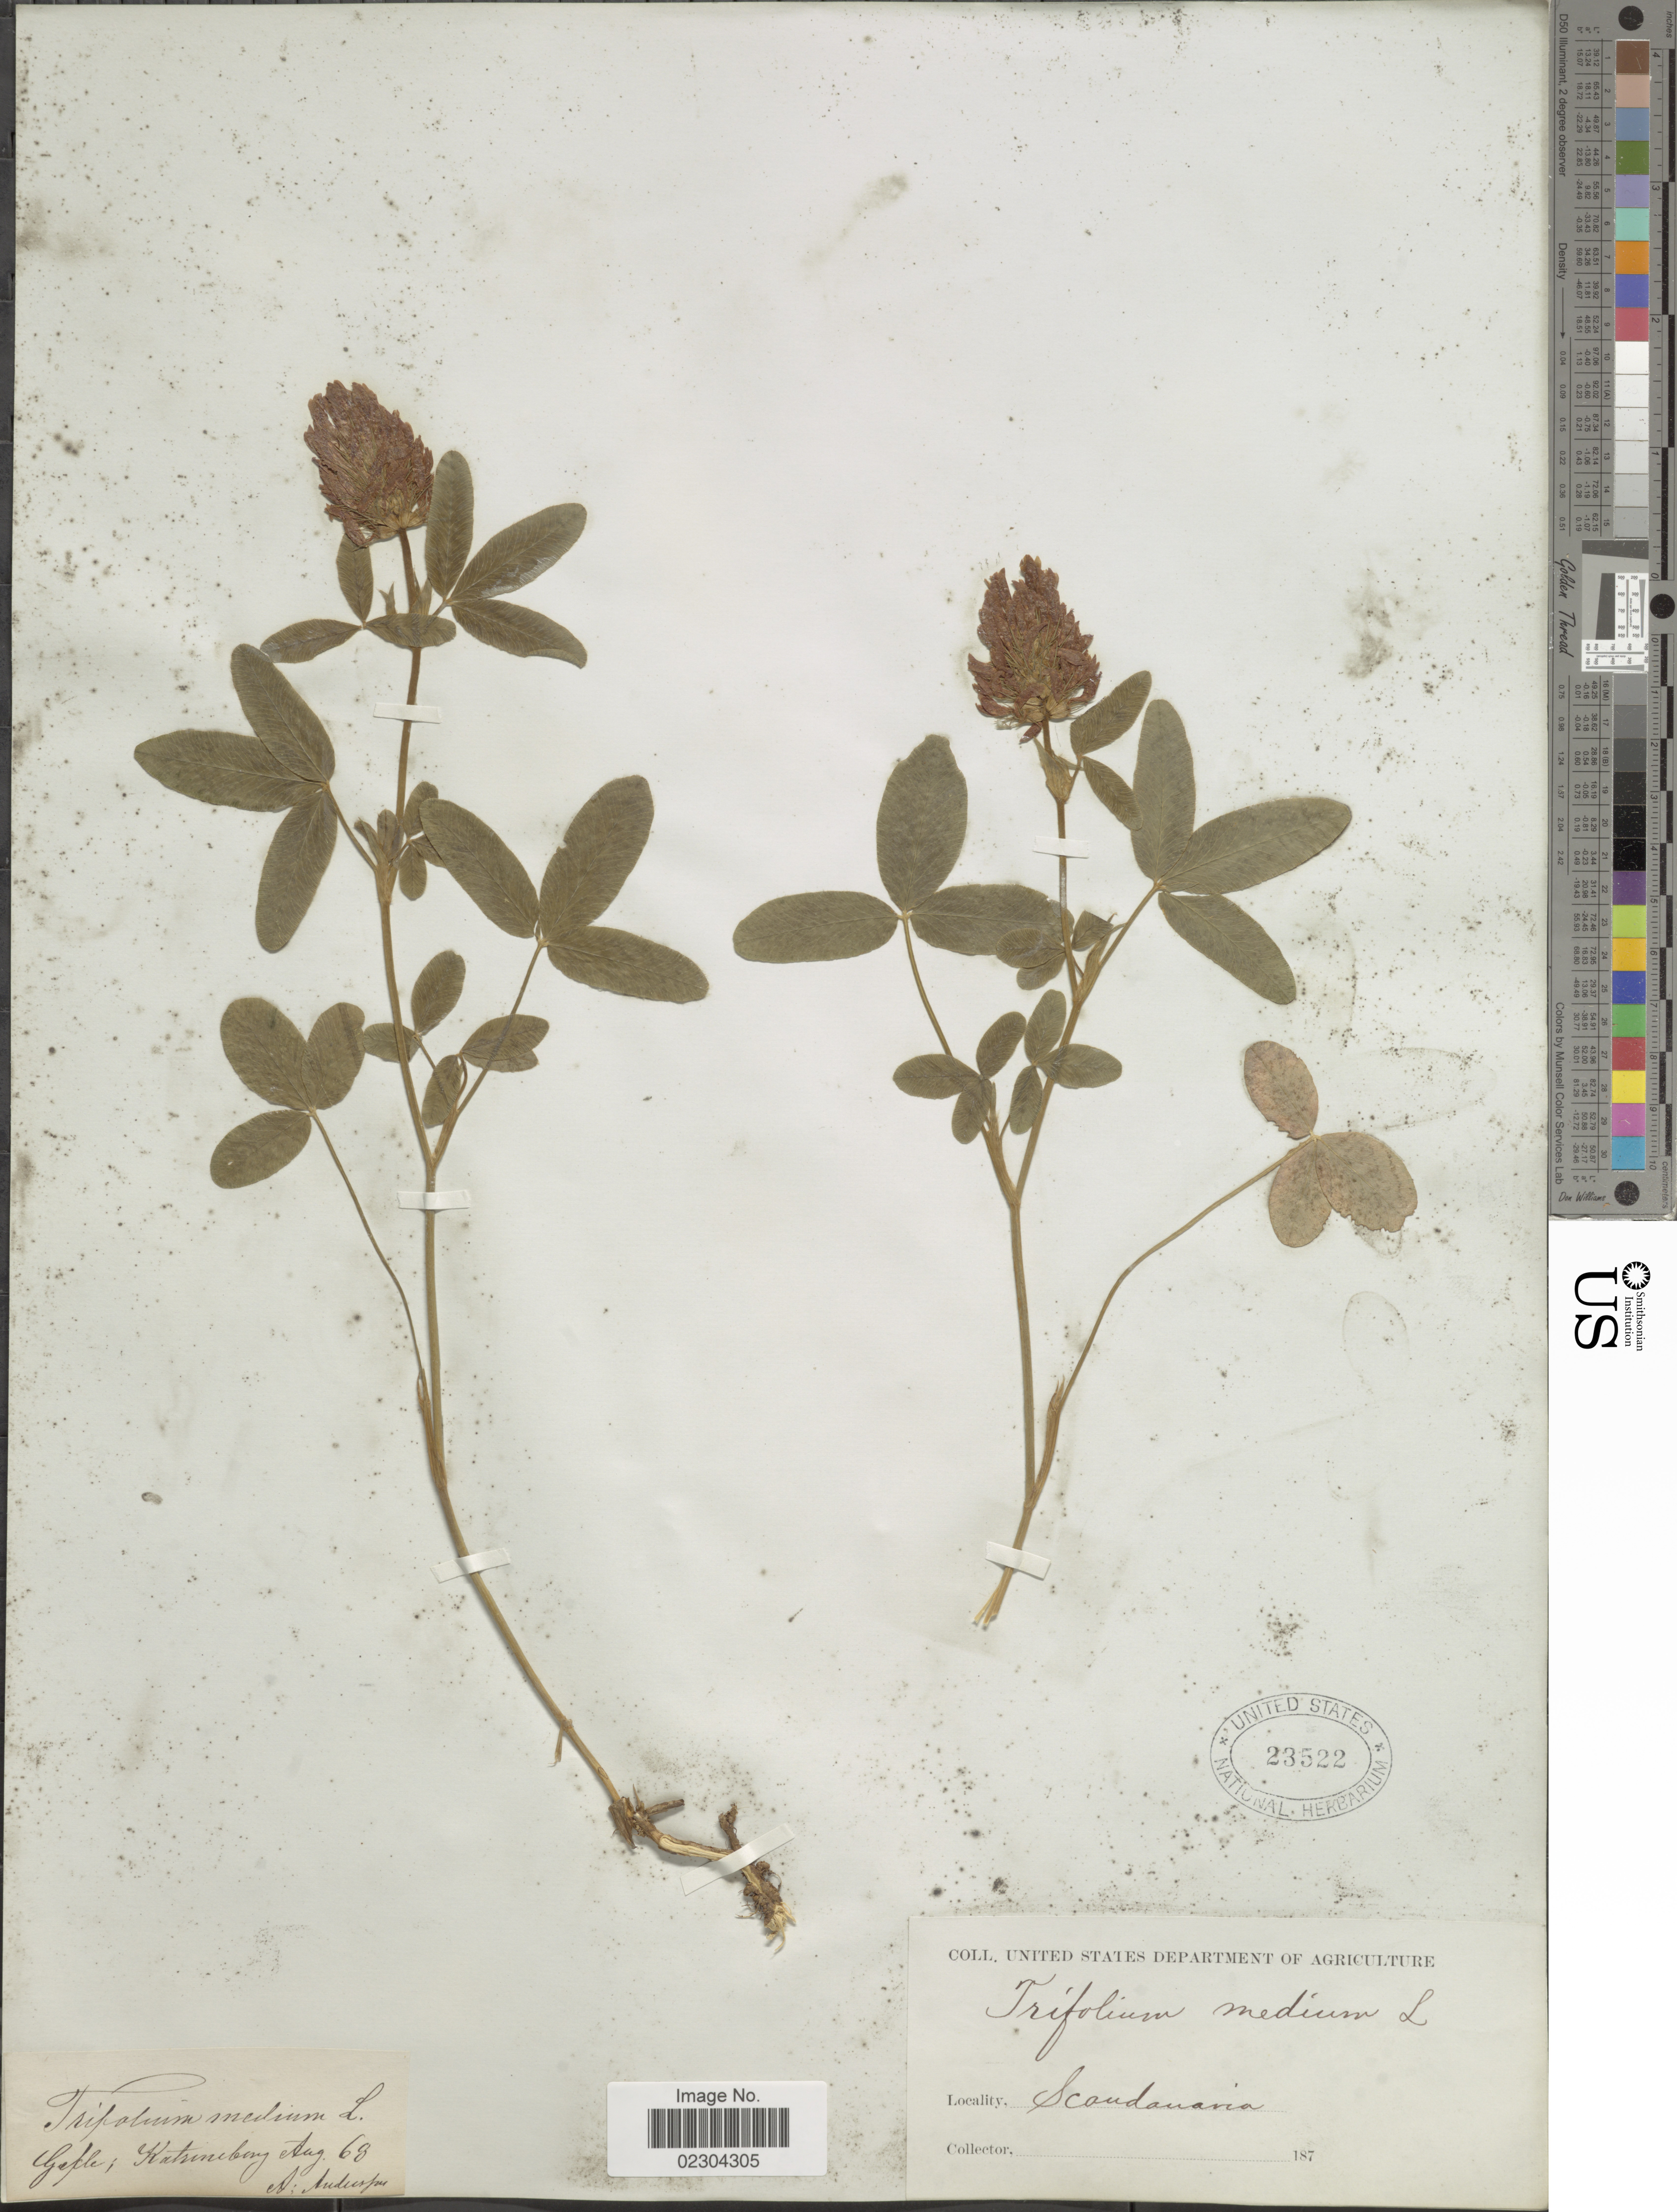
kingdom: Plantae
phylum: Tracheophyta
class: Magnoliopsida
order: Fabales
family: Fabaceae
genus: Trifolium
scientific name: Trifolium medium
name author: L.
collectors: A. Andersson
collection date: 1868-08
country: Sweden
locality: Scandinavia, Gefle: Katrineberg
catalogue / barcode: US 23522